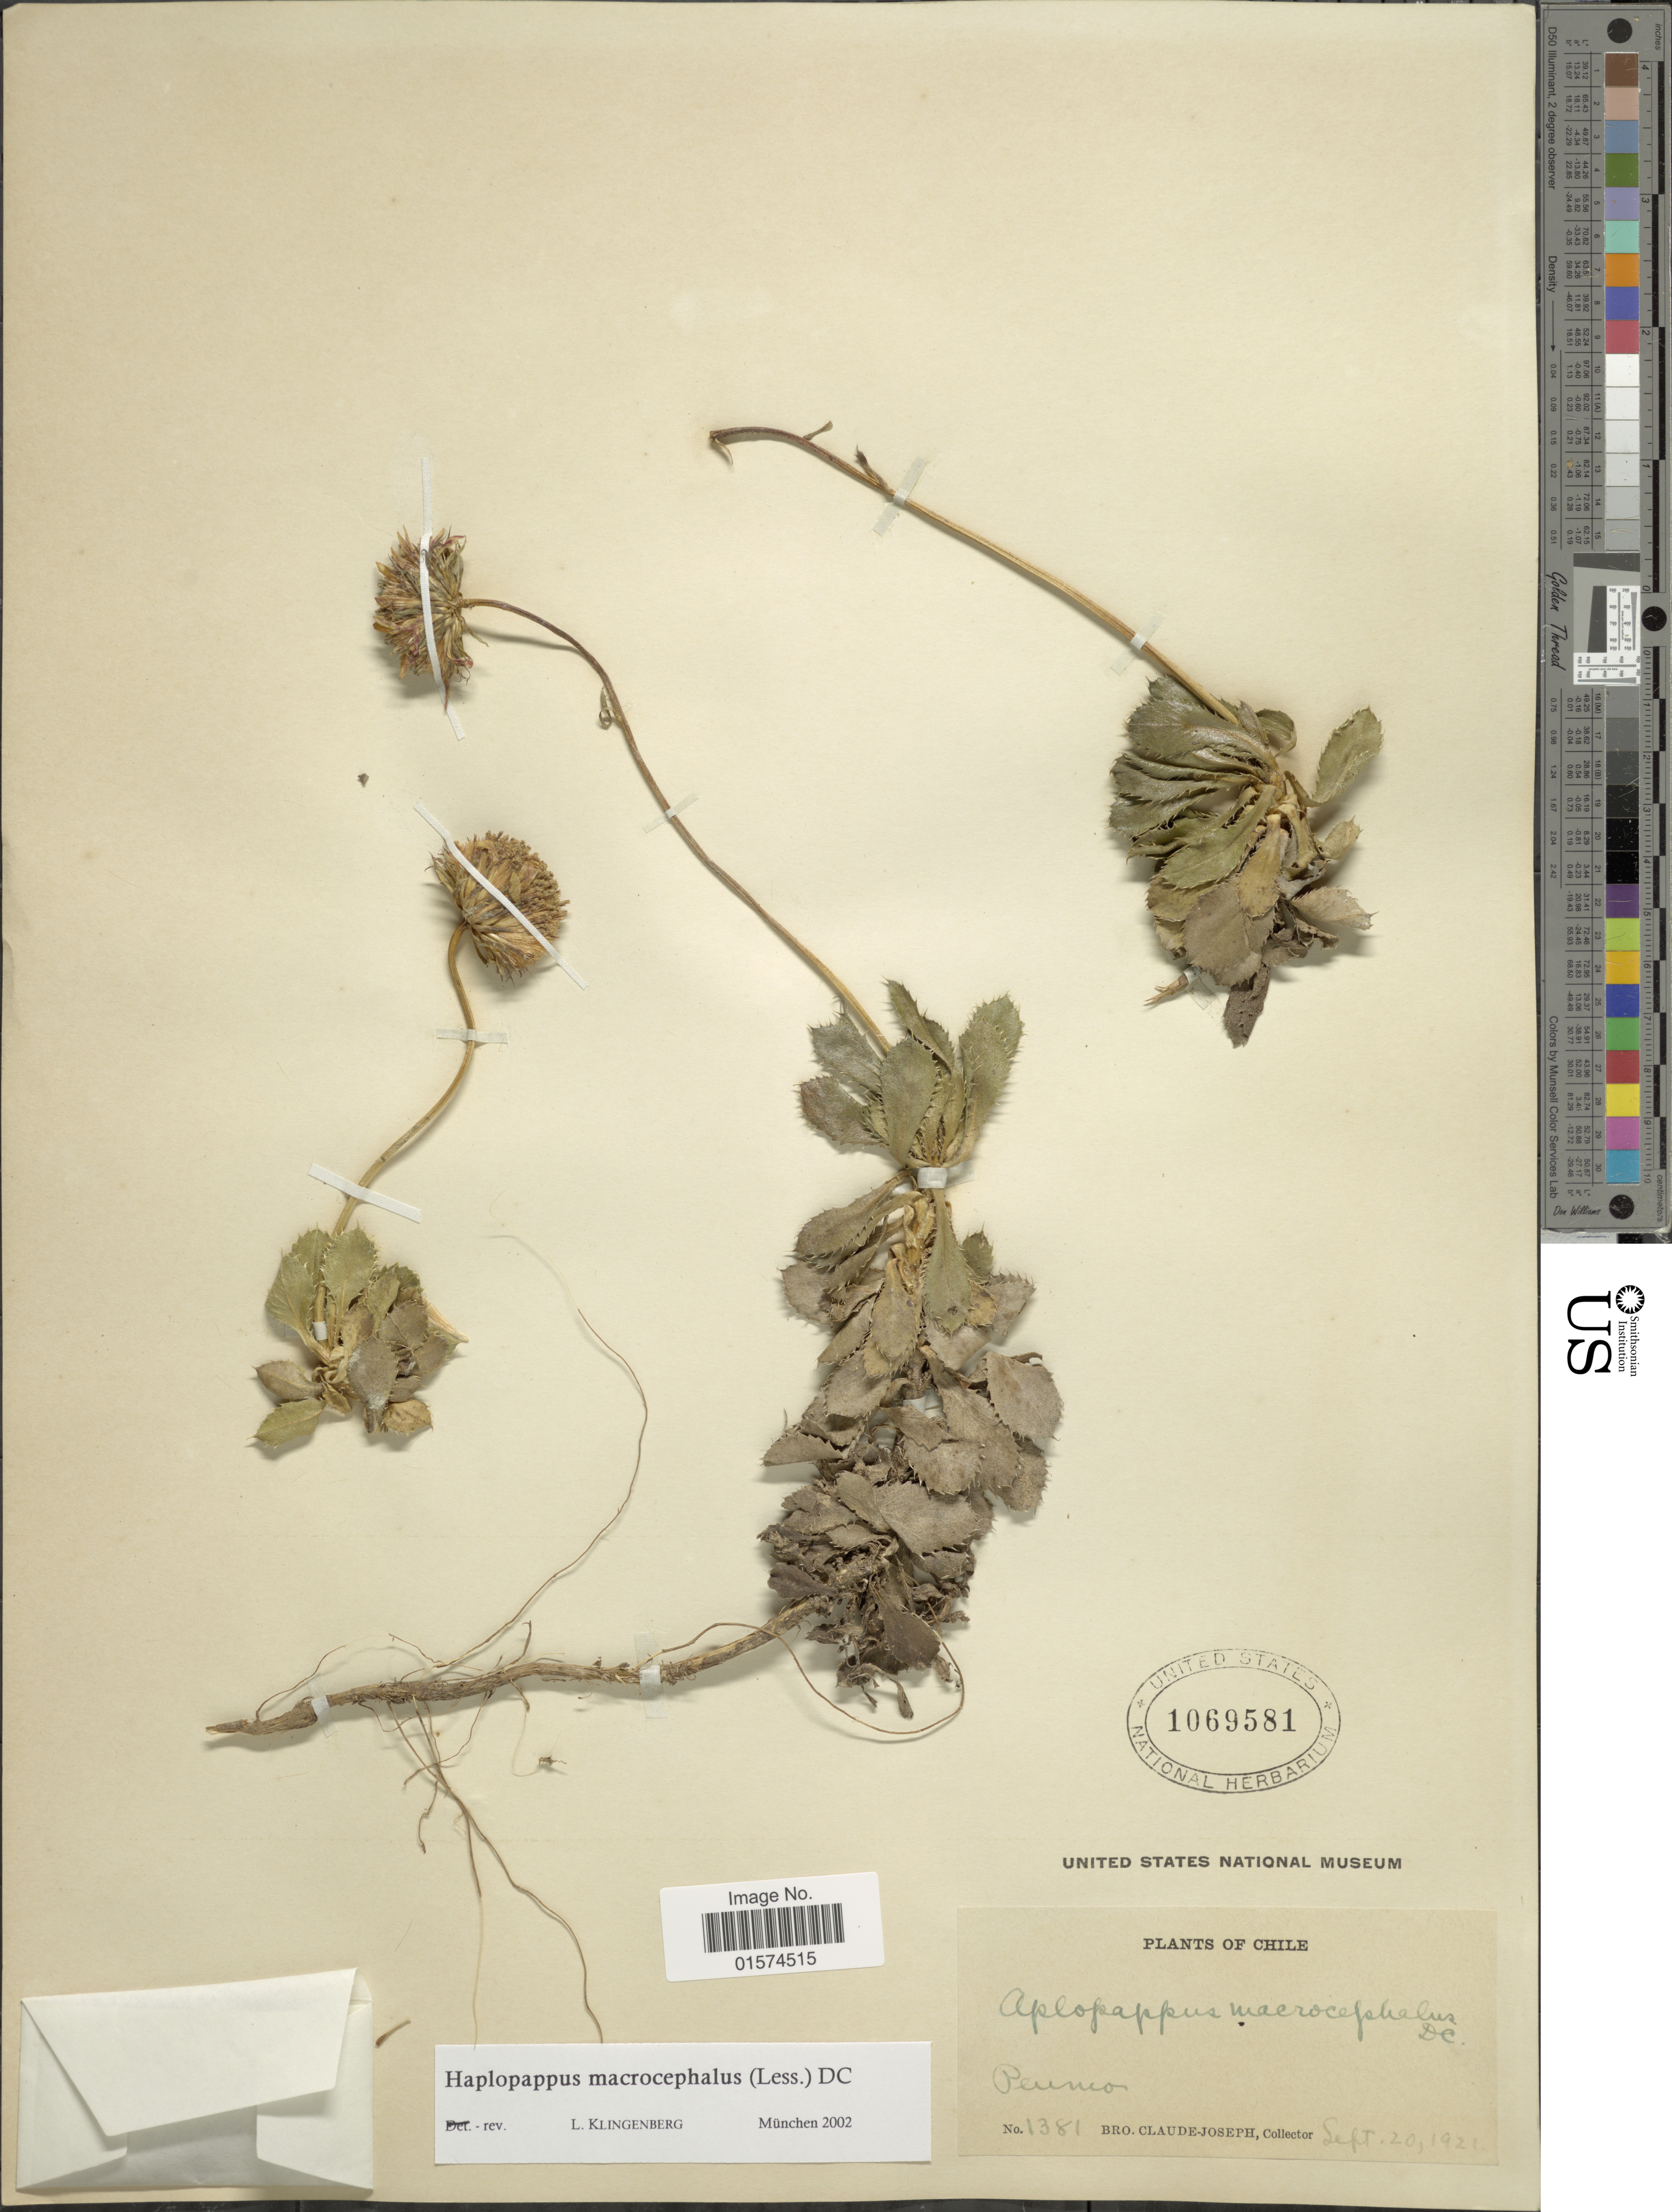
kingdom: Plantae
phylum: Tracheophyta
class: Magnoliopsida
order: Asterales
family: Asteraceae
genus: Haplopappus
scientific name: Haplopappus macrocephalus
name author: (Poepp. ex Less.) DC.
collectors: Bro. Claude-Joseph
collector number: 1381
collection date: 1921-09-20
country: Chile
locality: Peunio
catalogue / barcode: US 1069581